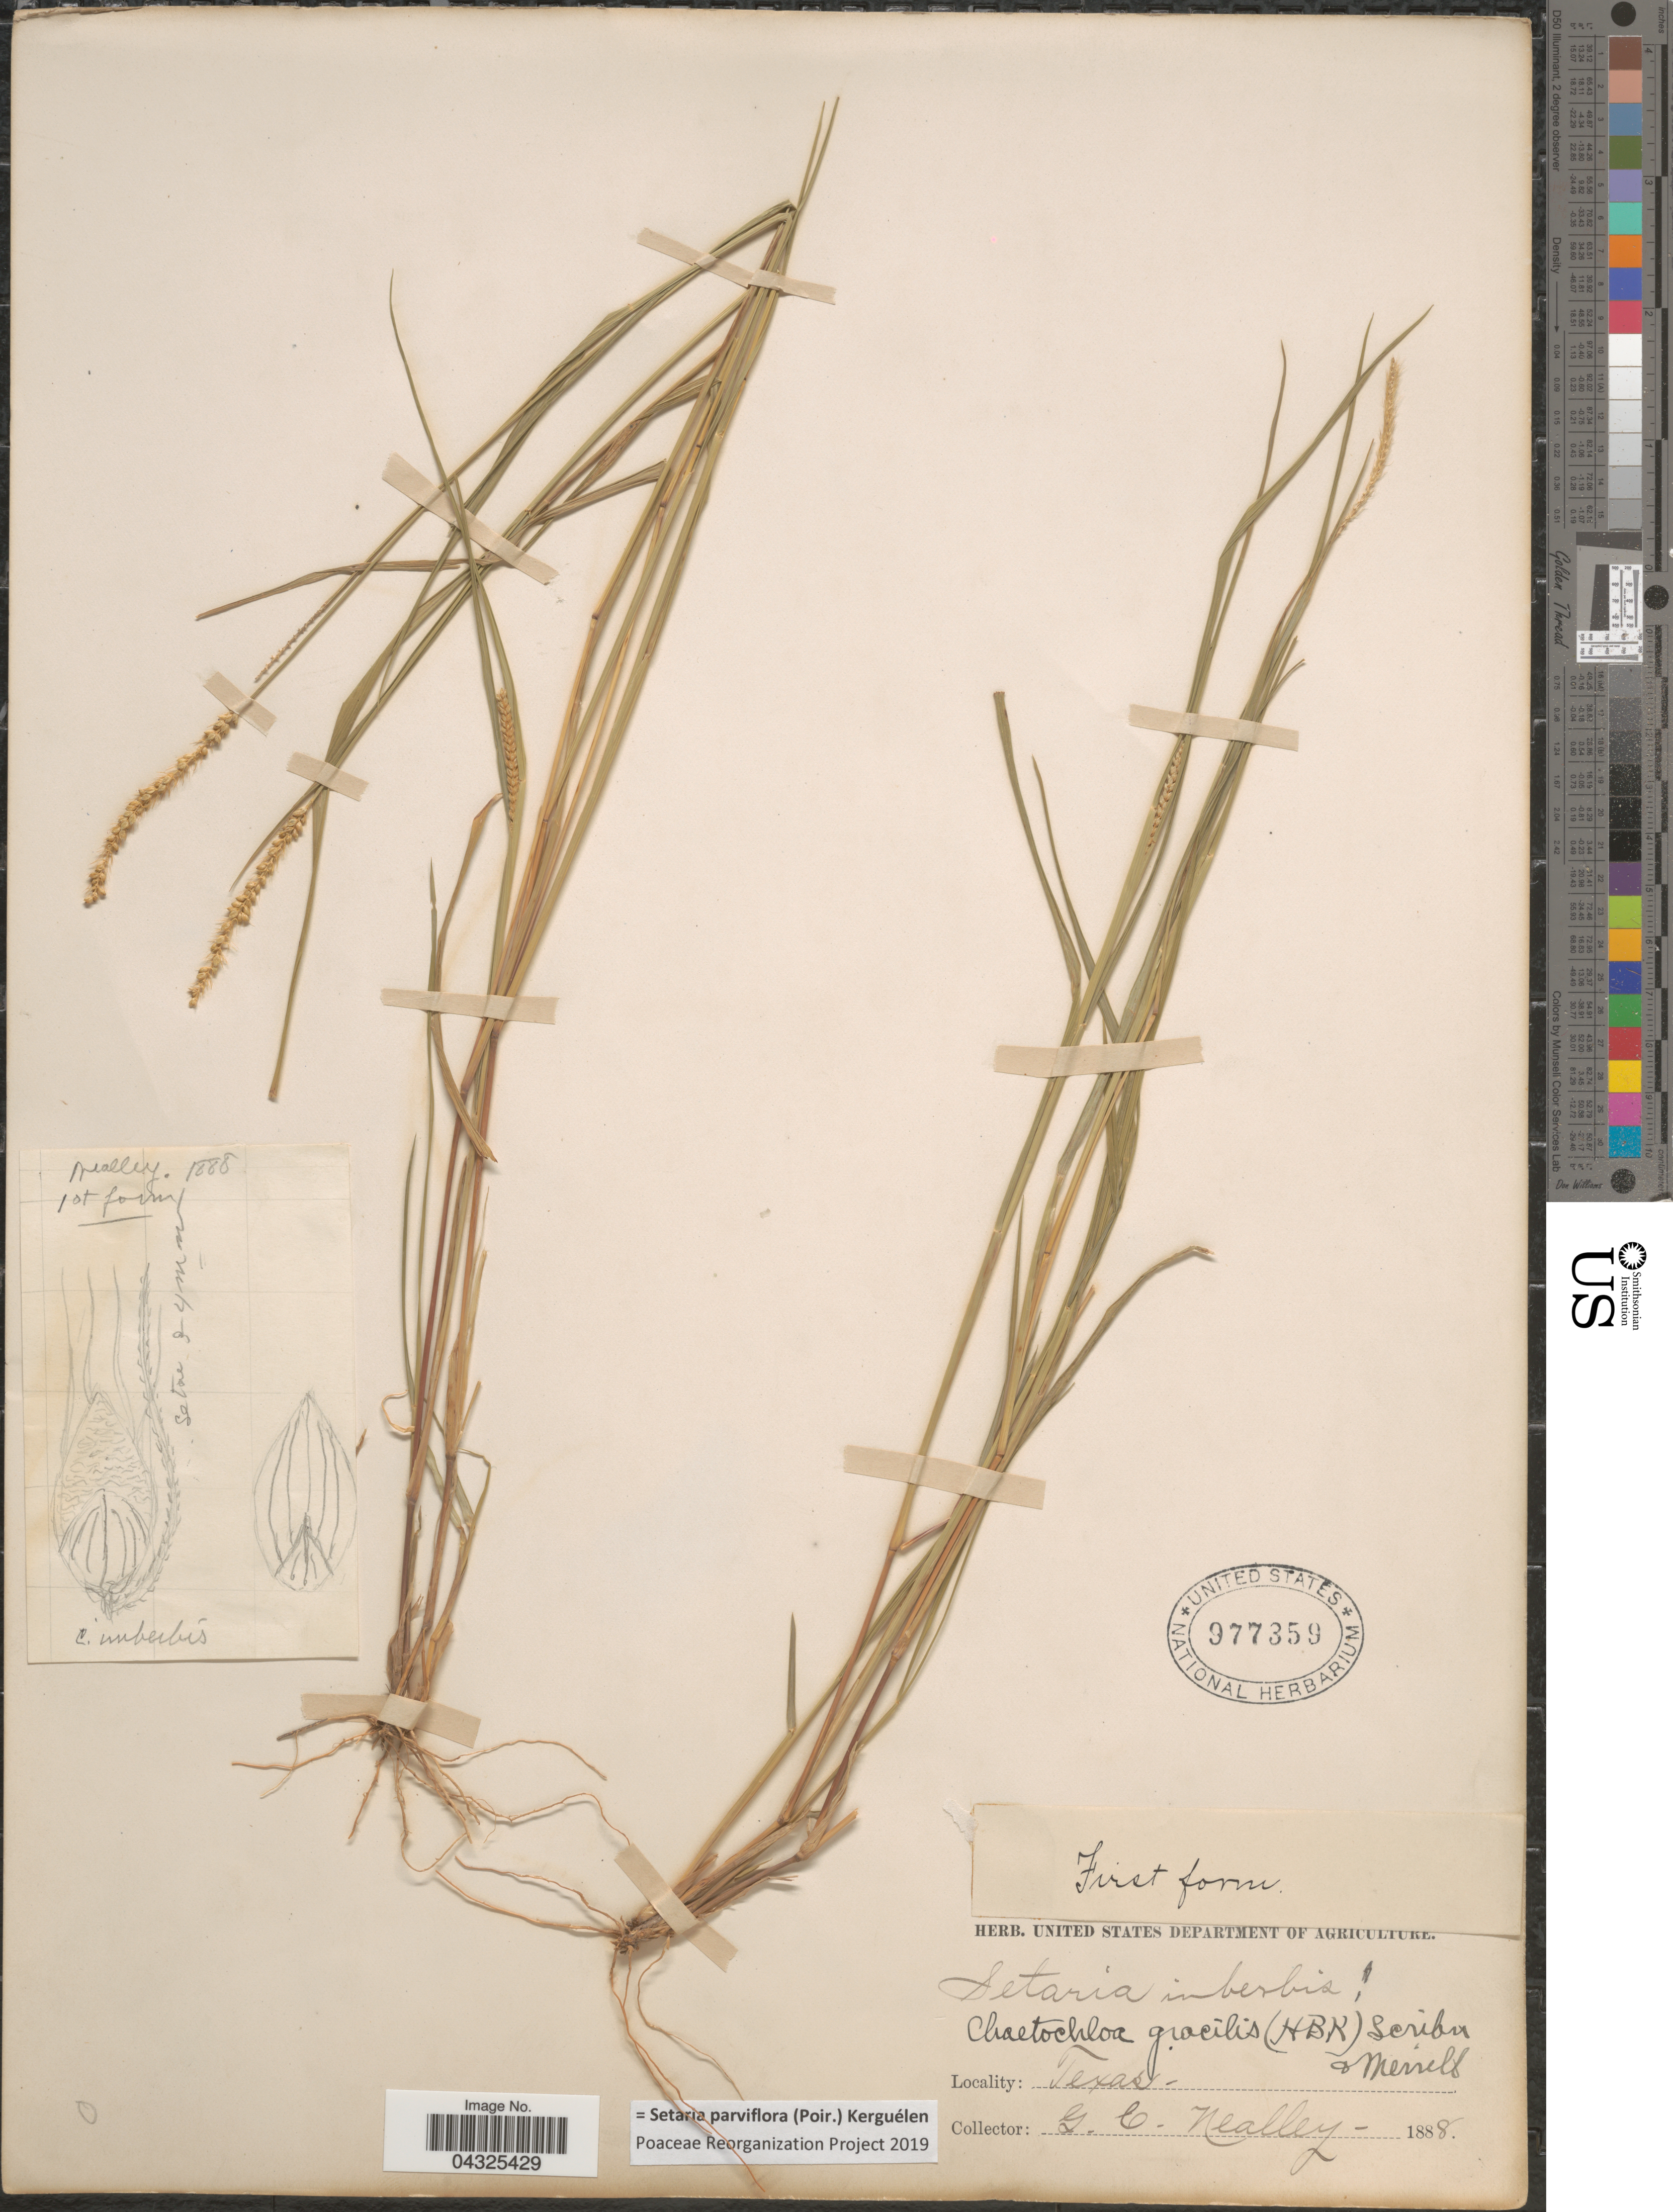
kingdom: Plantae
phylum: Tracheophyta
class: Liliopsida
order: Poales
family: Poaceae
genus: Setaria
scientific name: Setaria parviflora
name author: (Poir.) Kerguélen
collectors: G. C. Nealley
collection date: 1888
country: United States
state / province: Texas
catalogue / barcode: US 977359